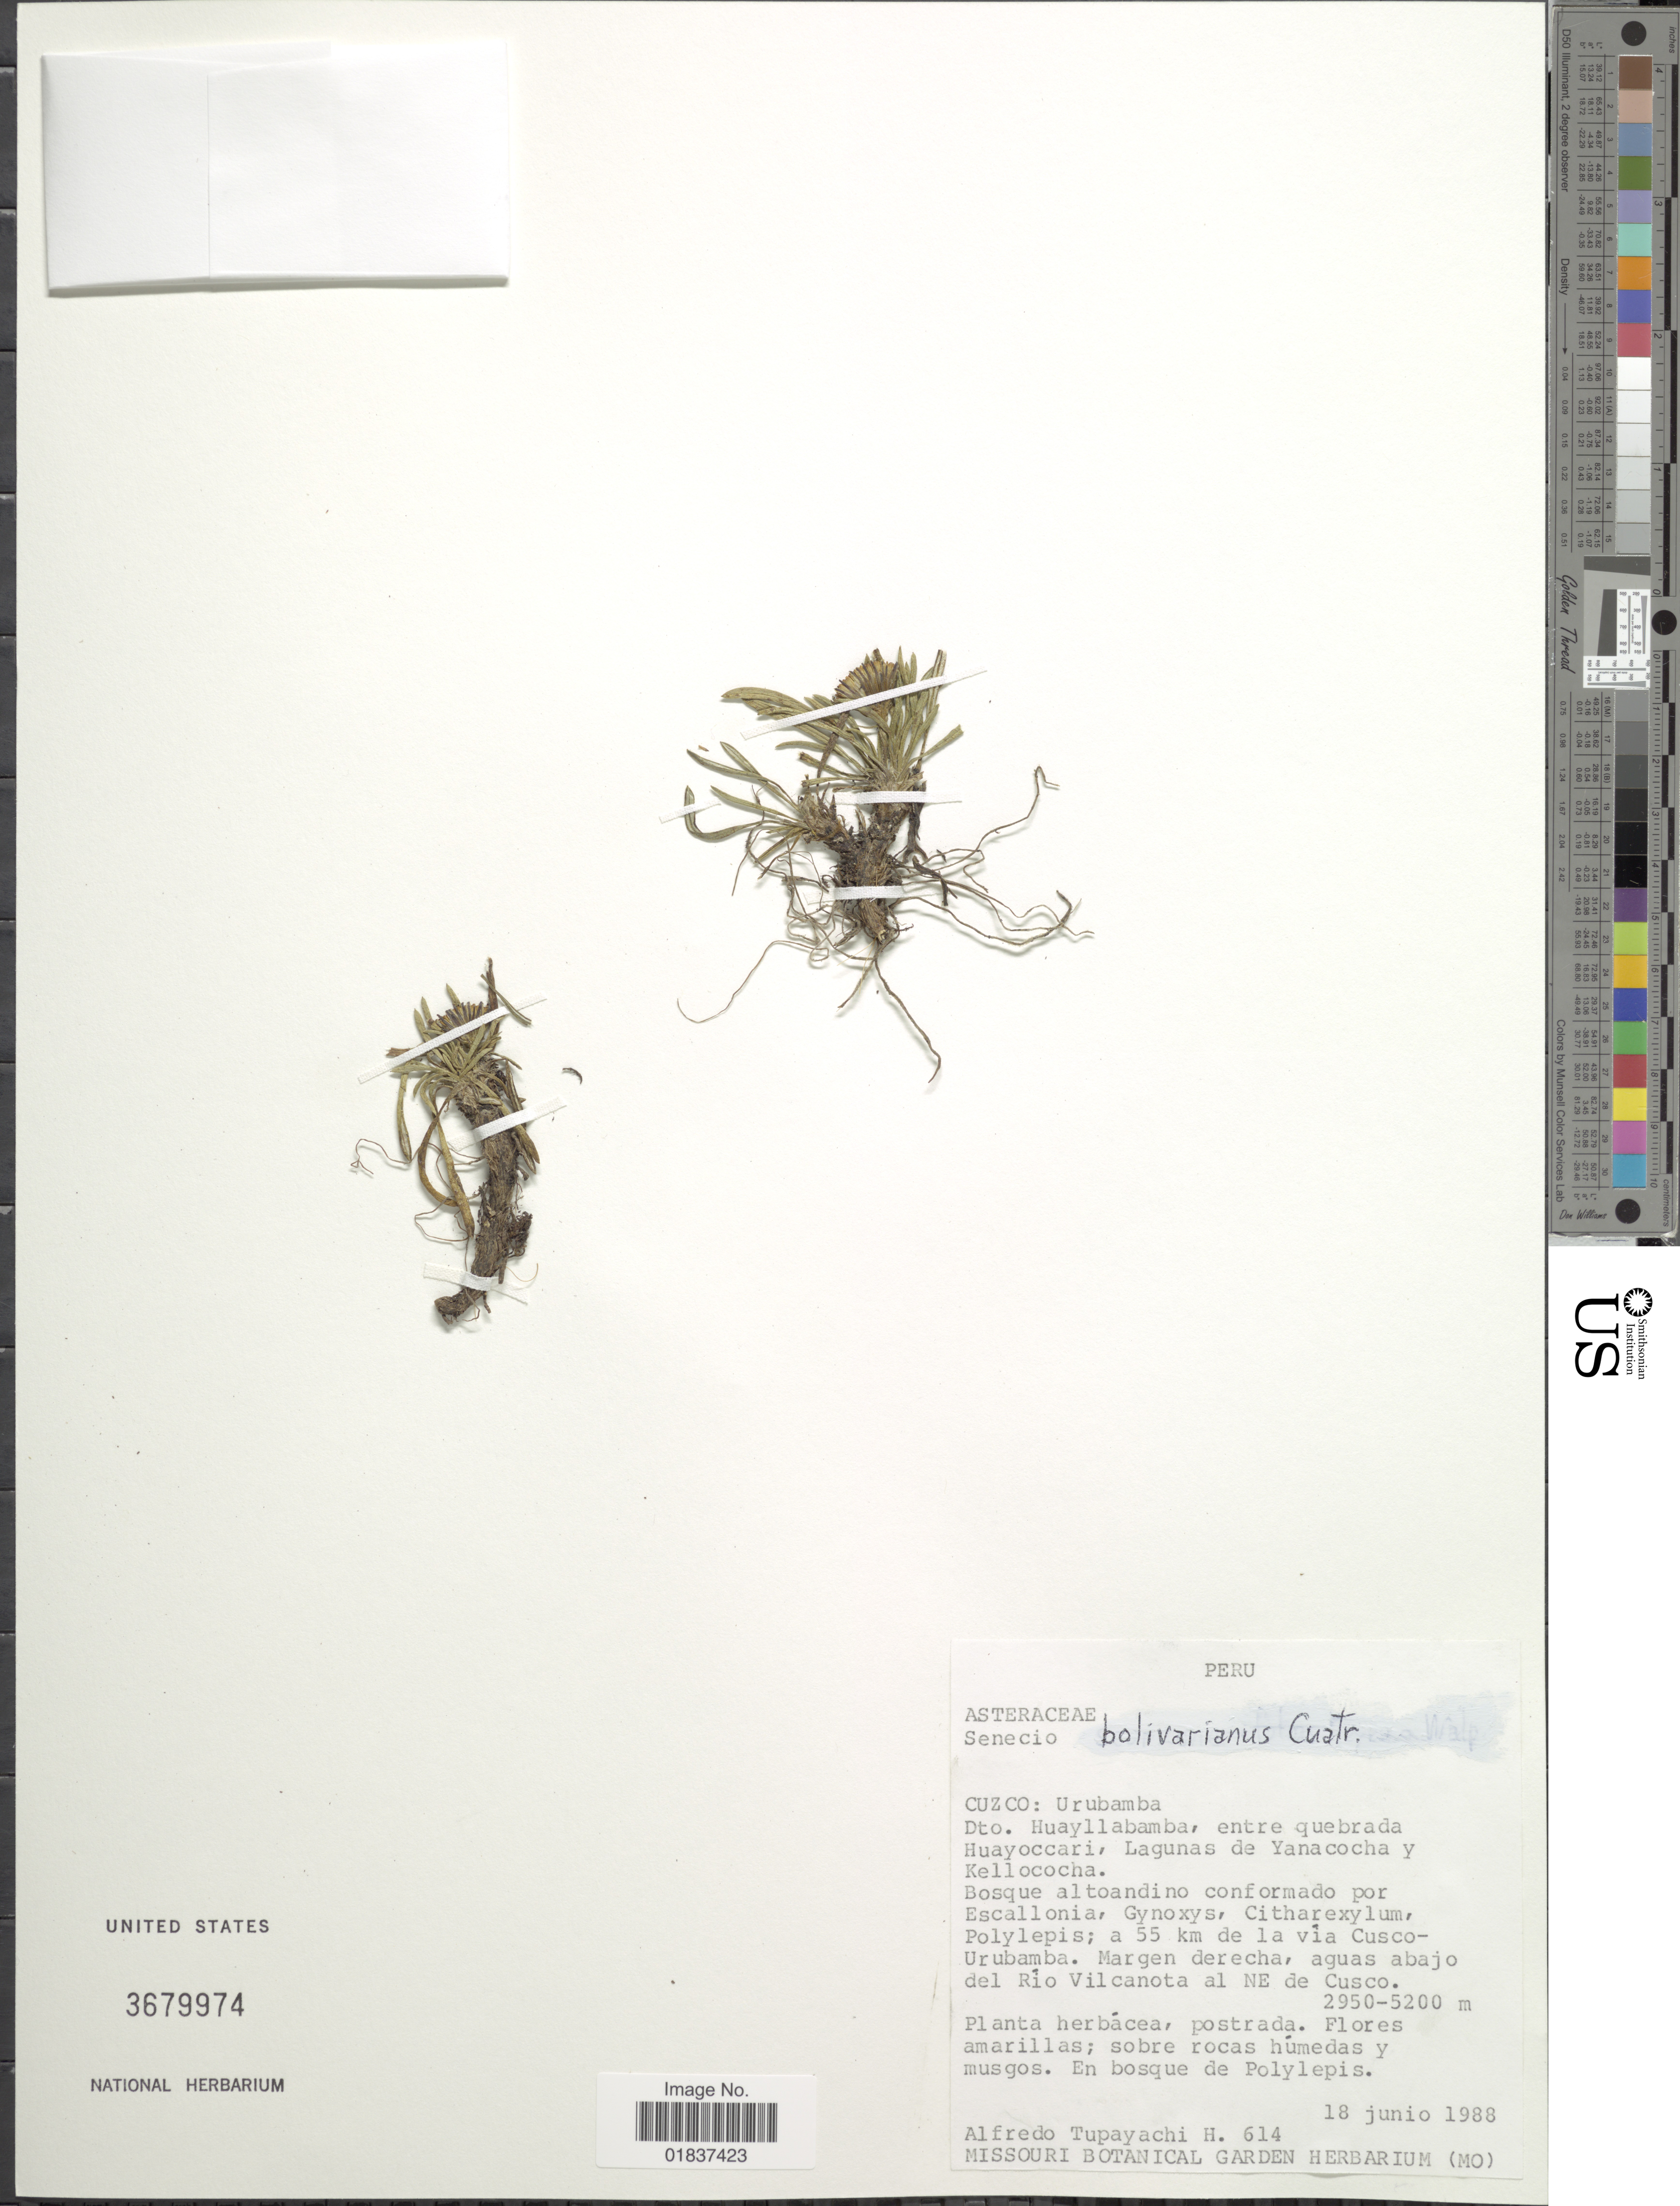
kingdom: Plantae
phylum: Tracheophyta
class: Magnoliopsida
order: Asterales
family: Asteraceae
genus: Senecio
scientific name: Senecio bolivarianus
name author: Cuatrec.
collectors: A. Tupayachi H.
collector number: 614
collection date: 1988-06-18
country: Peru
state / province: Cusco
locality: Cuzco: Urubamba. Dto. Huayllabamba, entre quebrada Huayoccari, Lagunas de Yanacocha y Kellococha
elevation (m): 2950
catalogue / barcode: US 3679974